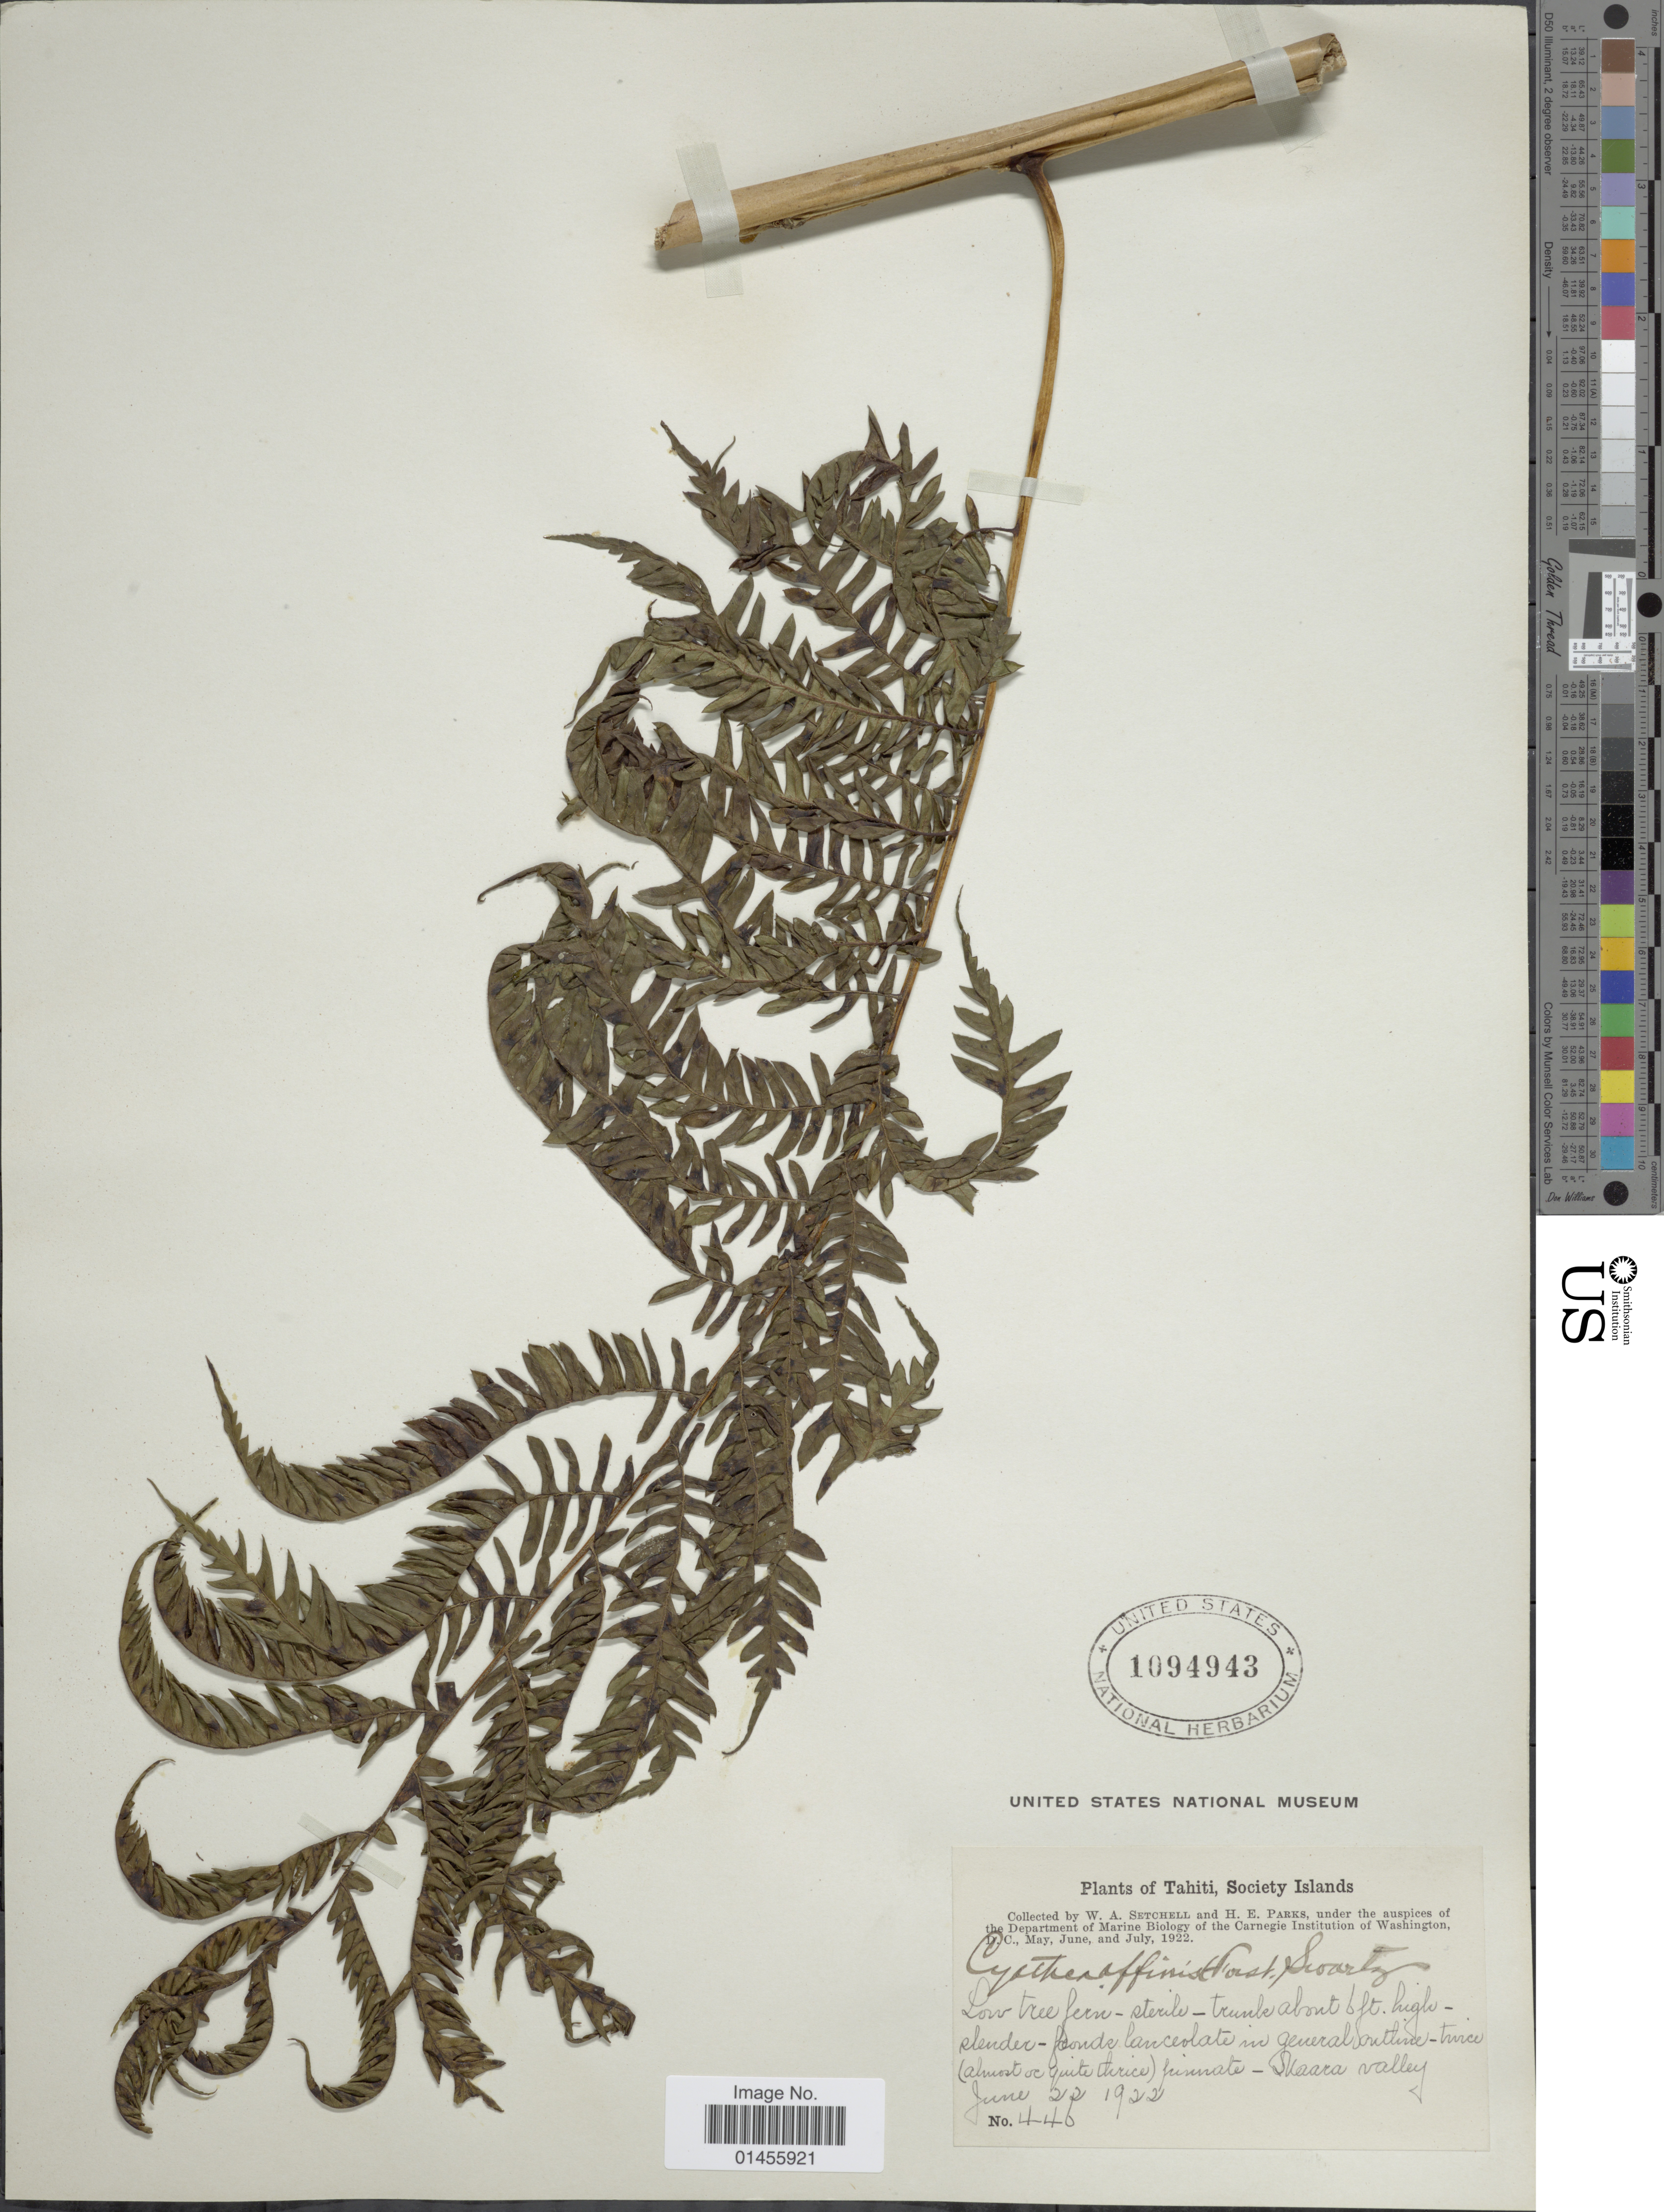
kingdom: Plantae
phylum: Tracheophyta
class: Polypodiopsida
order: Cyatheales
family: Cyatheaceae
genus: Alsophila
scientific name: Alsophila tahitensis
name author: Brack. in Wilkes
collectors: W. Setchell & H. E. Parks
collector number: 446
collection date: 1922-06-22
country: French Polynesia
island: Tahiti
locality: Tahiti, Society Island. Skaara Valley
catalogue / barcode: US 1094943